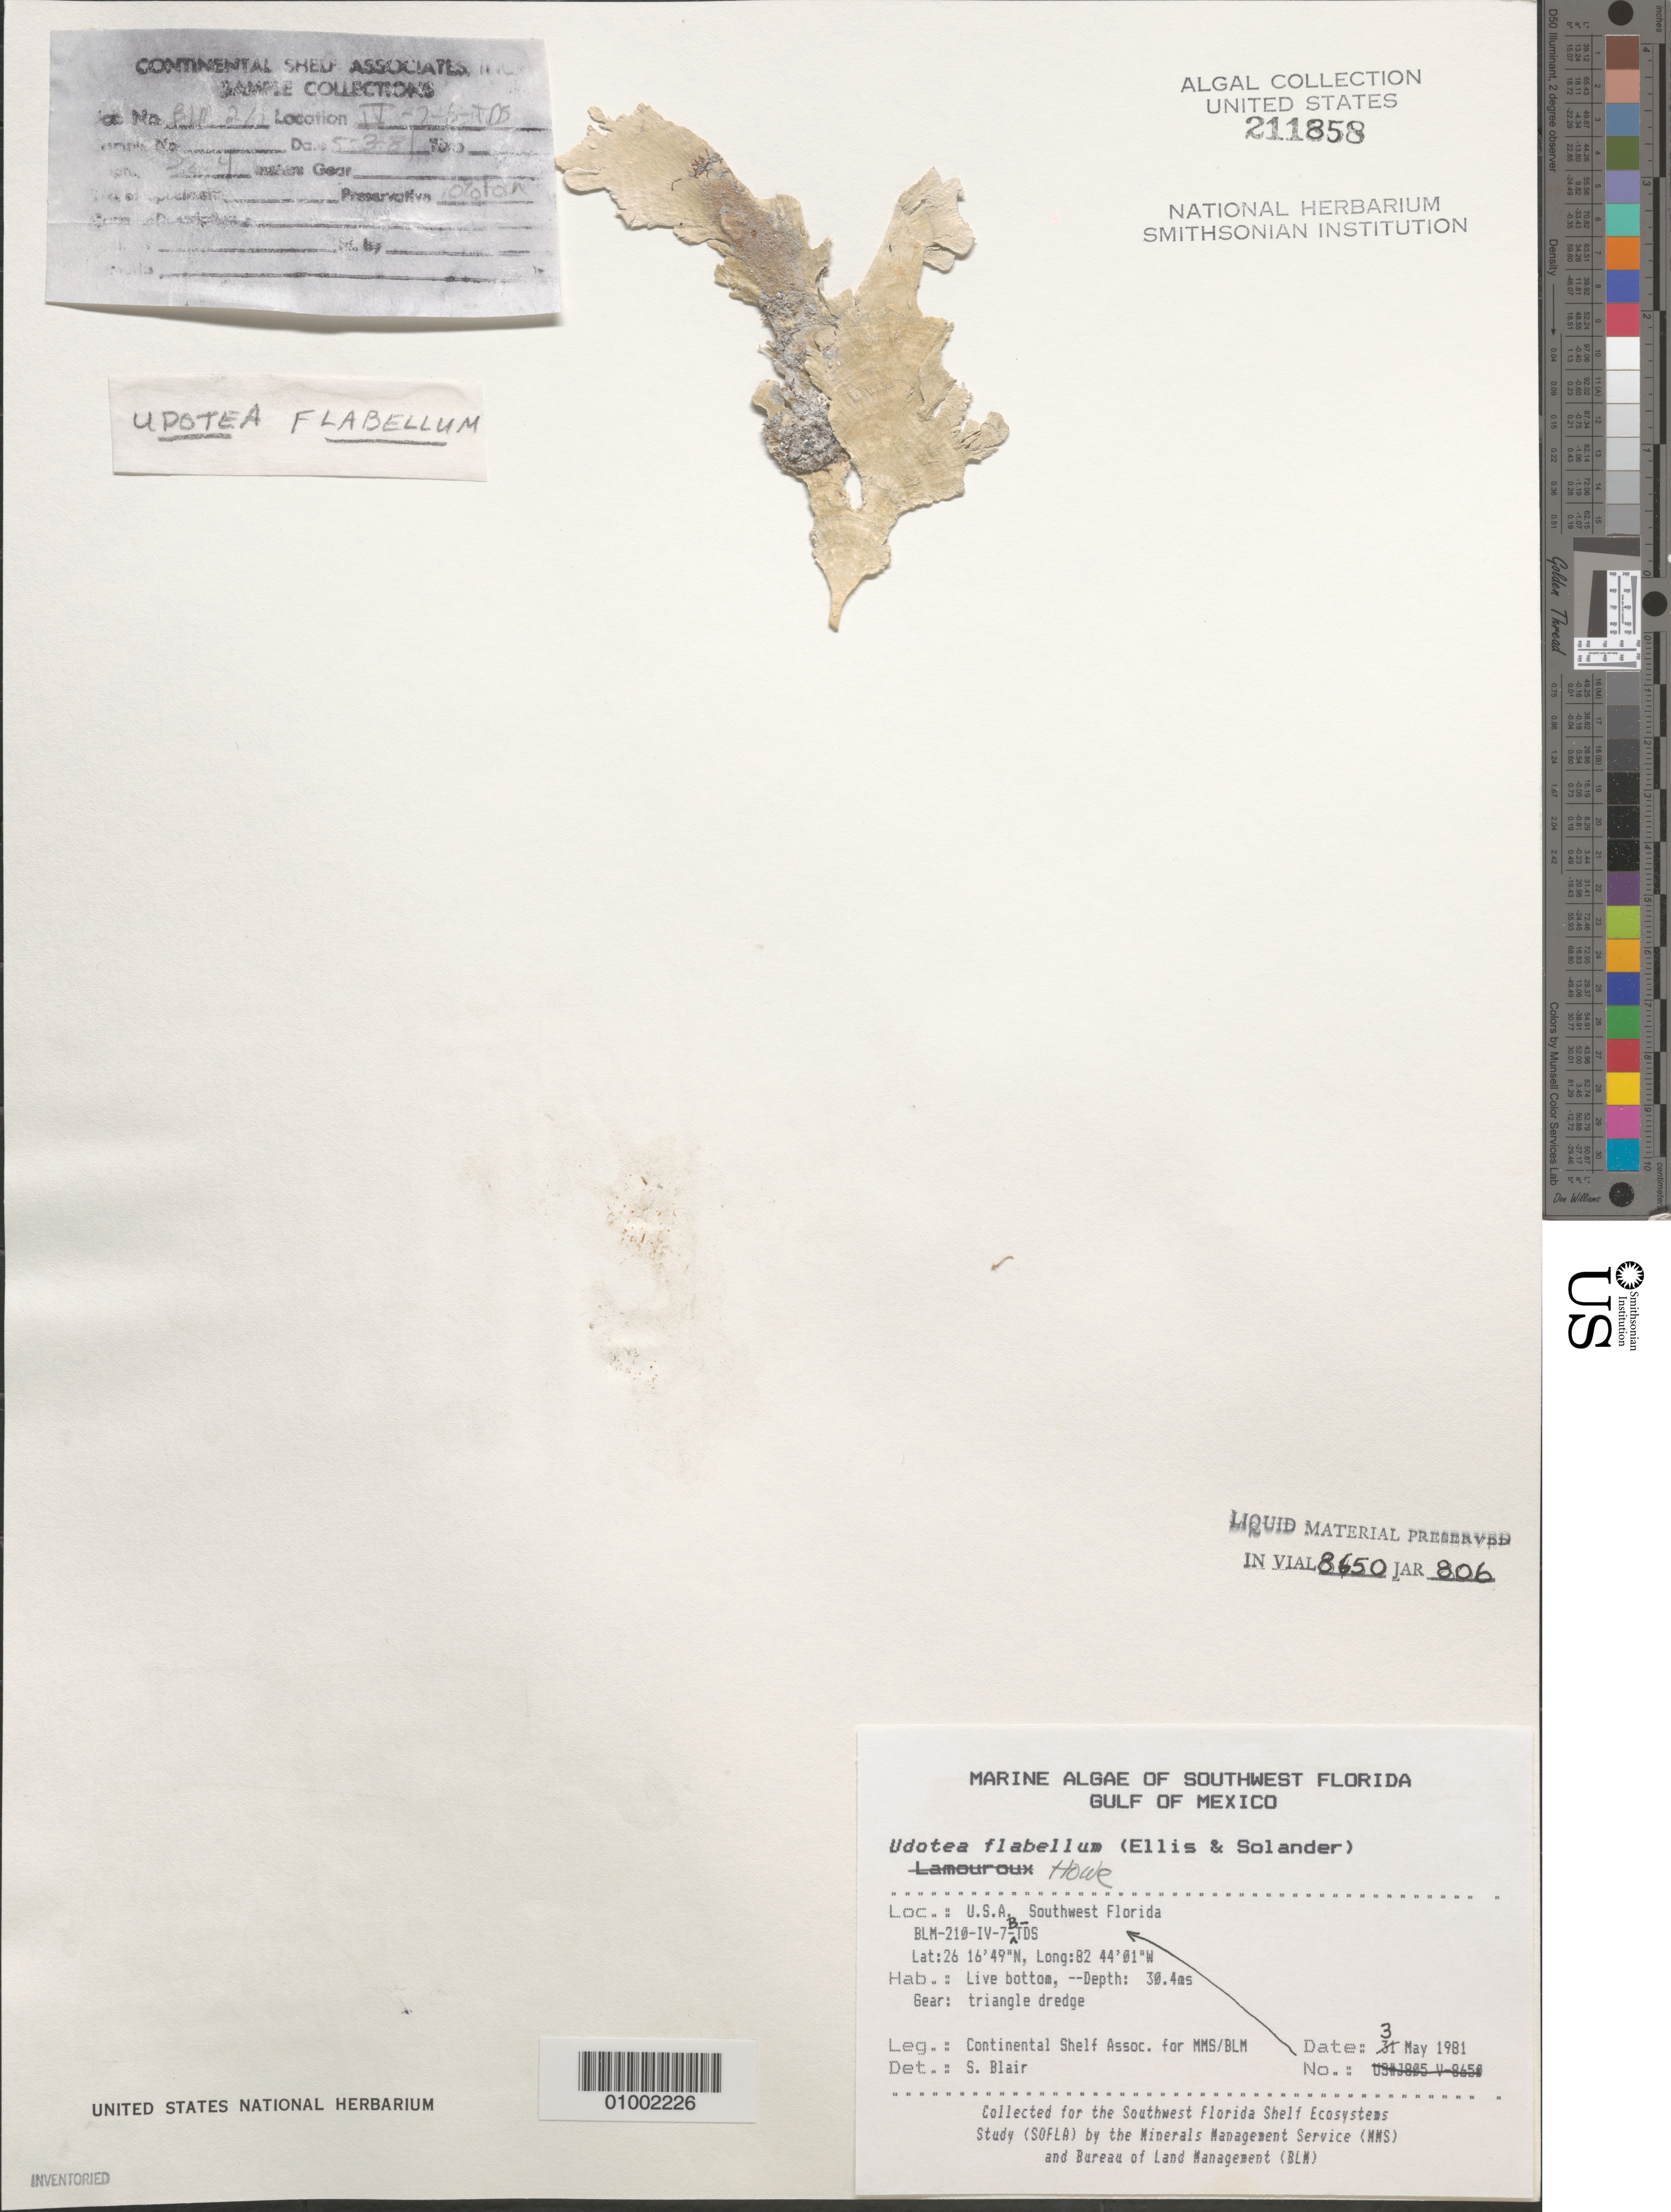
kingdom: Plantae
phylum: Chlorophyta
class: Ulvophyceae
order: Bryopsidales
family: Udoteaceae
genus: Udotea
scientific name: Udotea flabellum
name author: (J. Ellis & Sol.) M. Howe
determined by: Blair, S. M.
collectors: Continental Shelf Associates for the MMS/BLM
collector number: BLM-210-IV-7-B-TDS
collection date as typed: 03 May 1981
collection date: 1981-05-03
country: United States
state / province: Florida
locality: Gulf of Mexico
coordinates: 26 16'49"N, 82 44'01"W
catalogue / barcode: US 211858